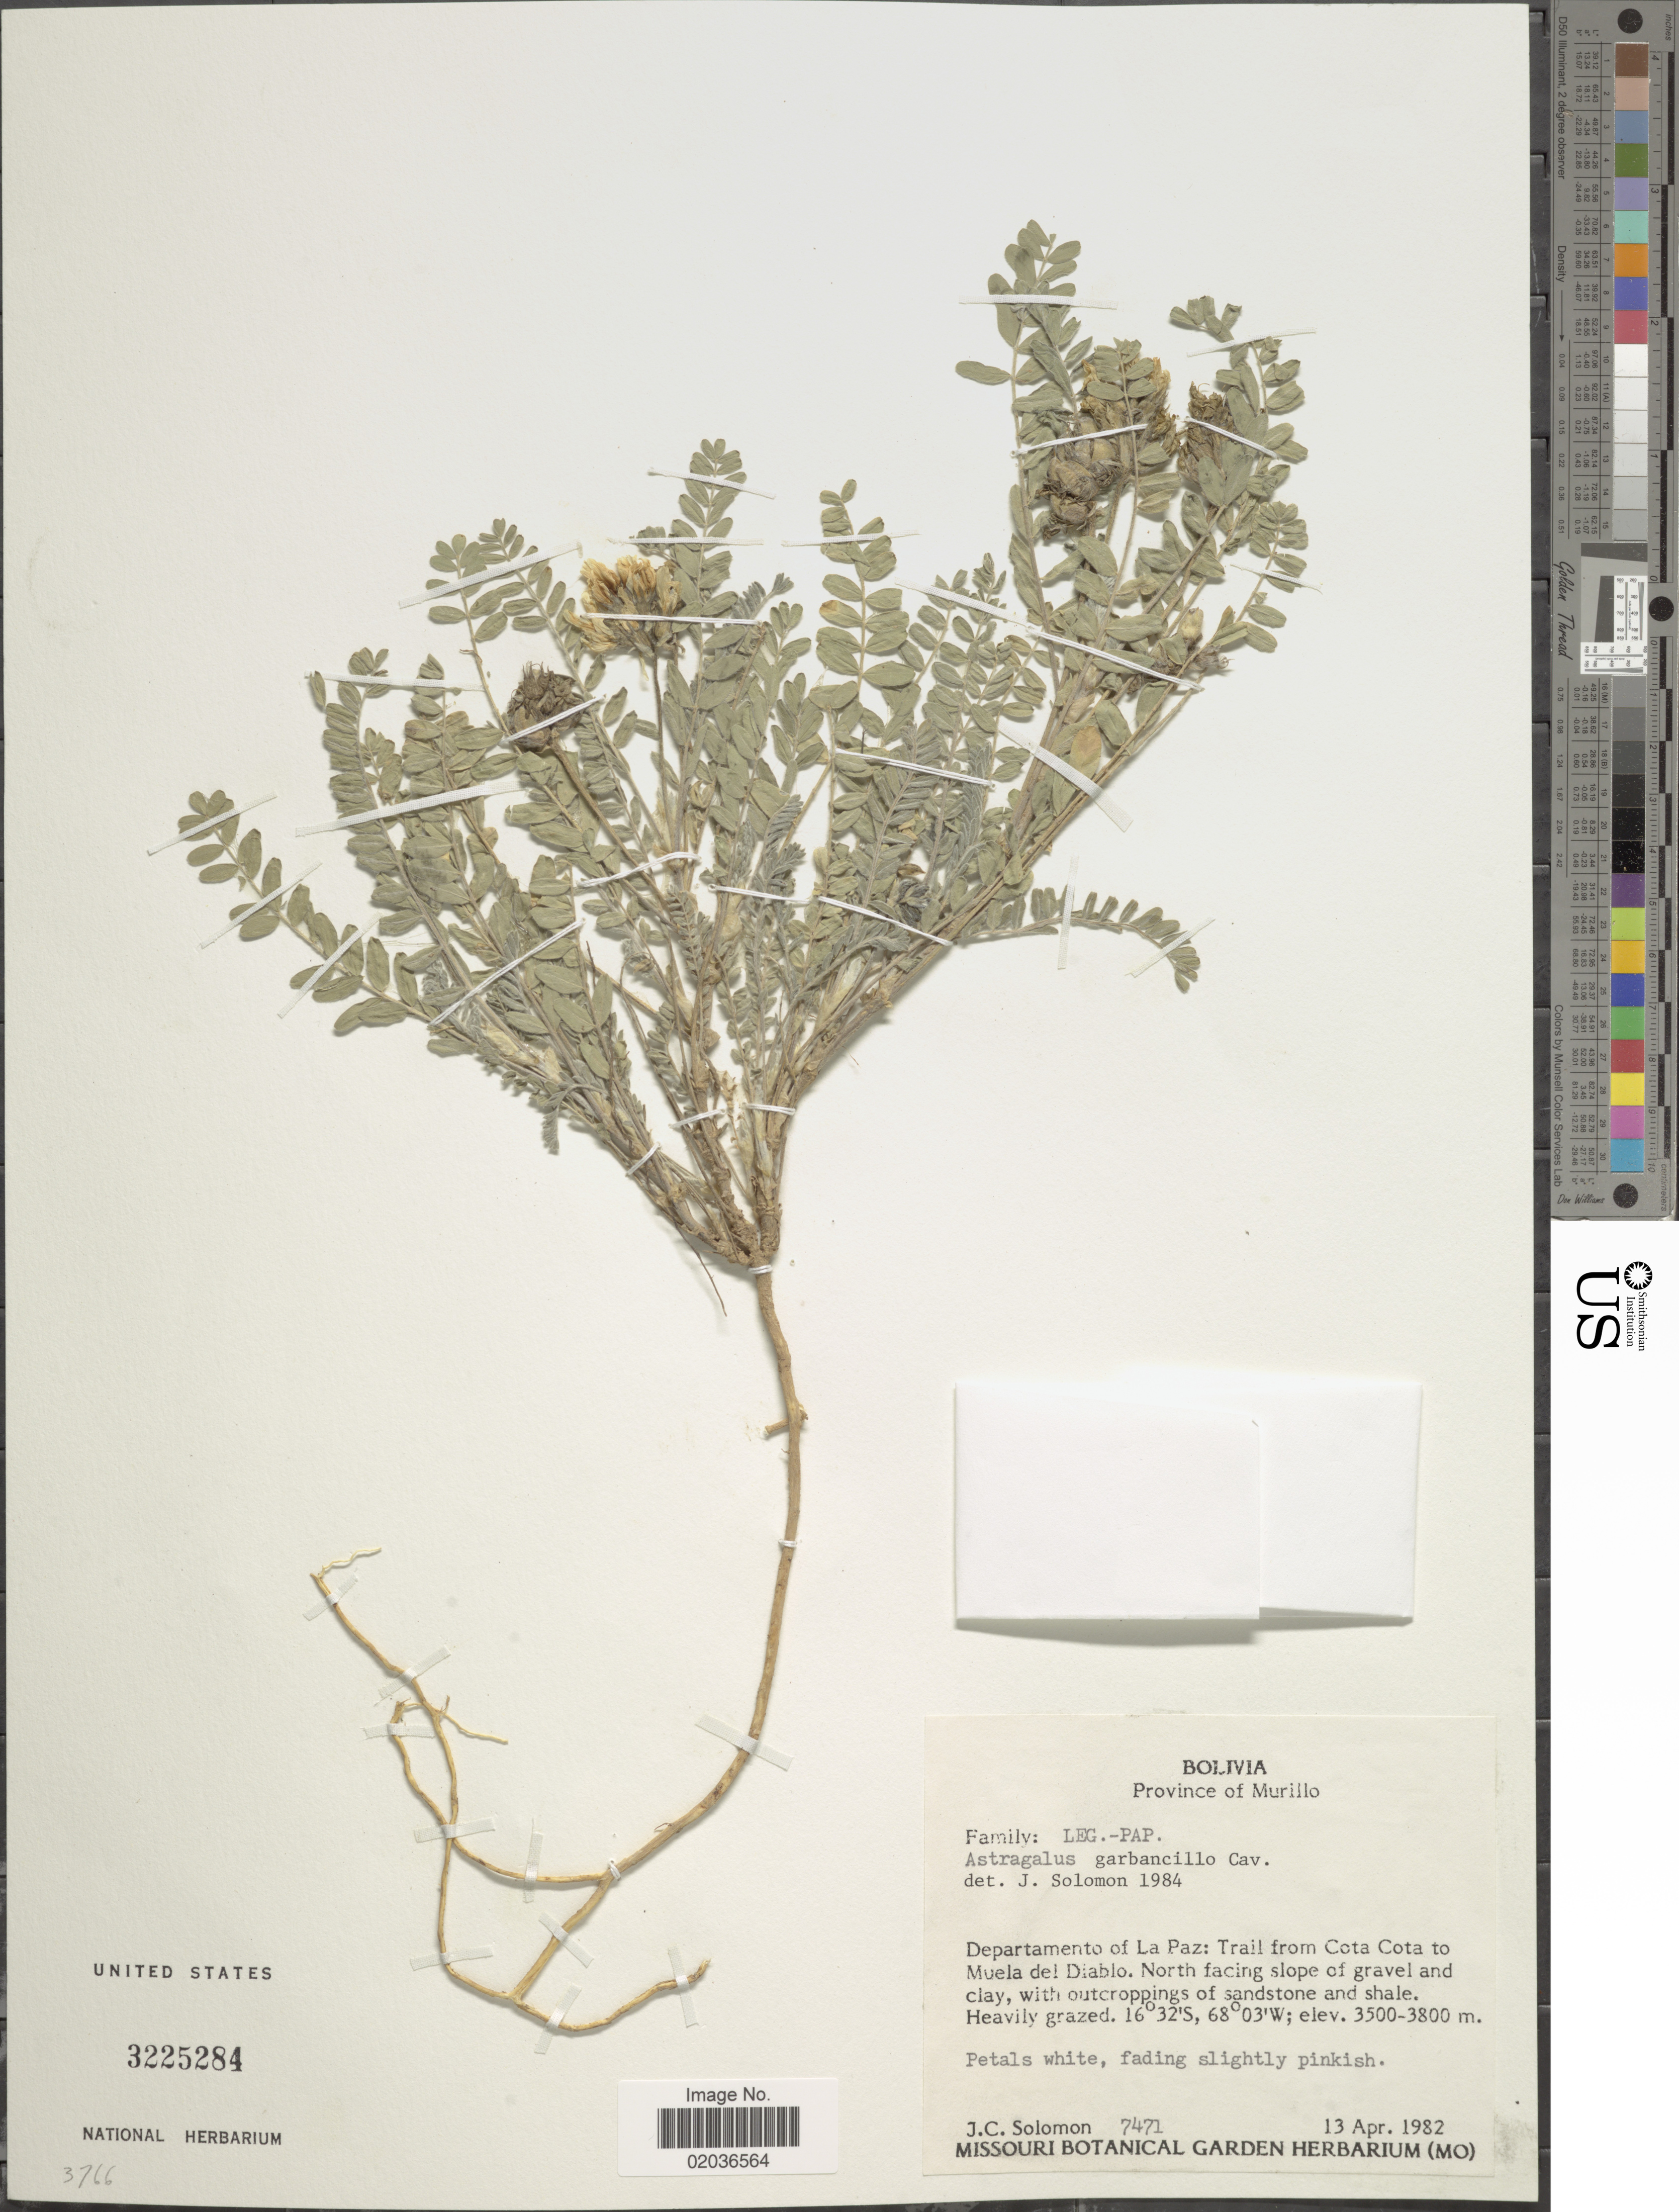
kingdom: Plantae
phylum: Tracheophyta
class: Magnoliopsida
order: Fabales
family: Fabaceae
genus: Astragalus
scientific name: Astragalus garbancillo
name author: Cav.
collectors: J. C. Solomon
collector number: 7471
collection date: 1982-04-13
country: Bolivia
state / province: La Paz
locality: Province of Murillo. Departamento of La Paz: Trail from Cota Cota to Muela del Diablo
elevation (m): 3500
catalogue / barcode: US 3225284